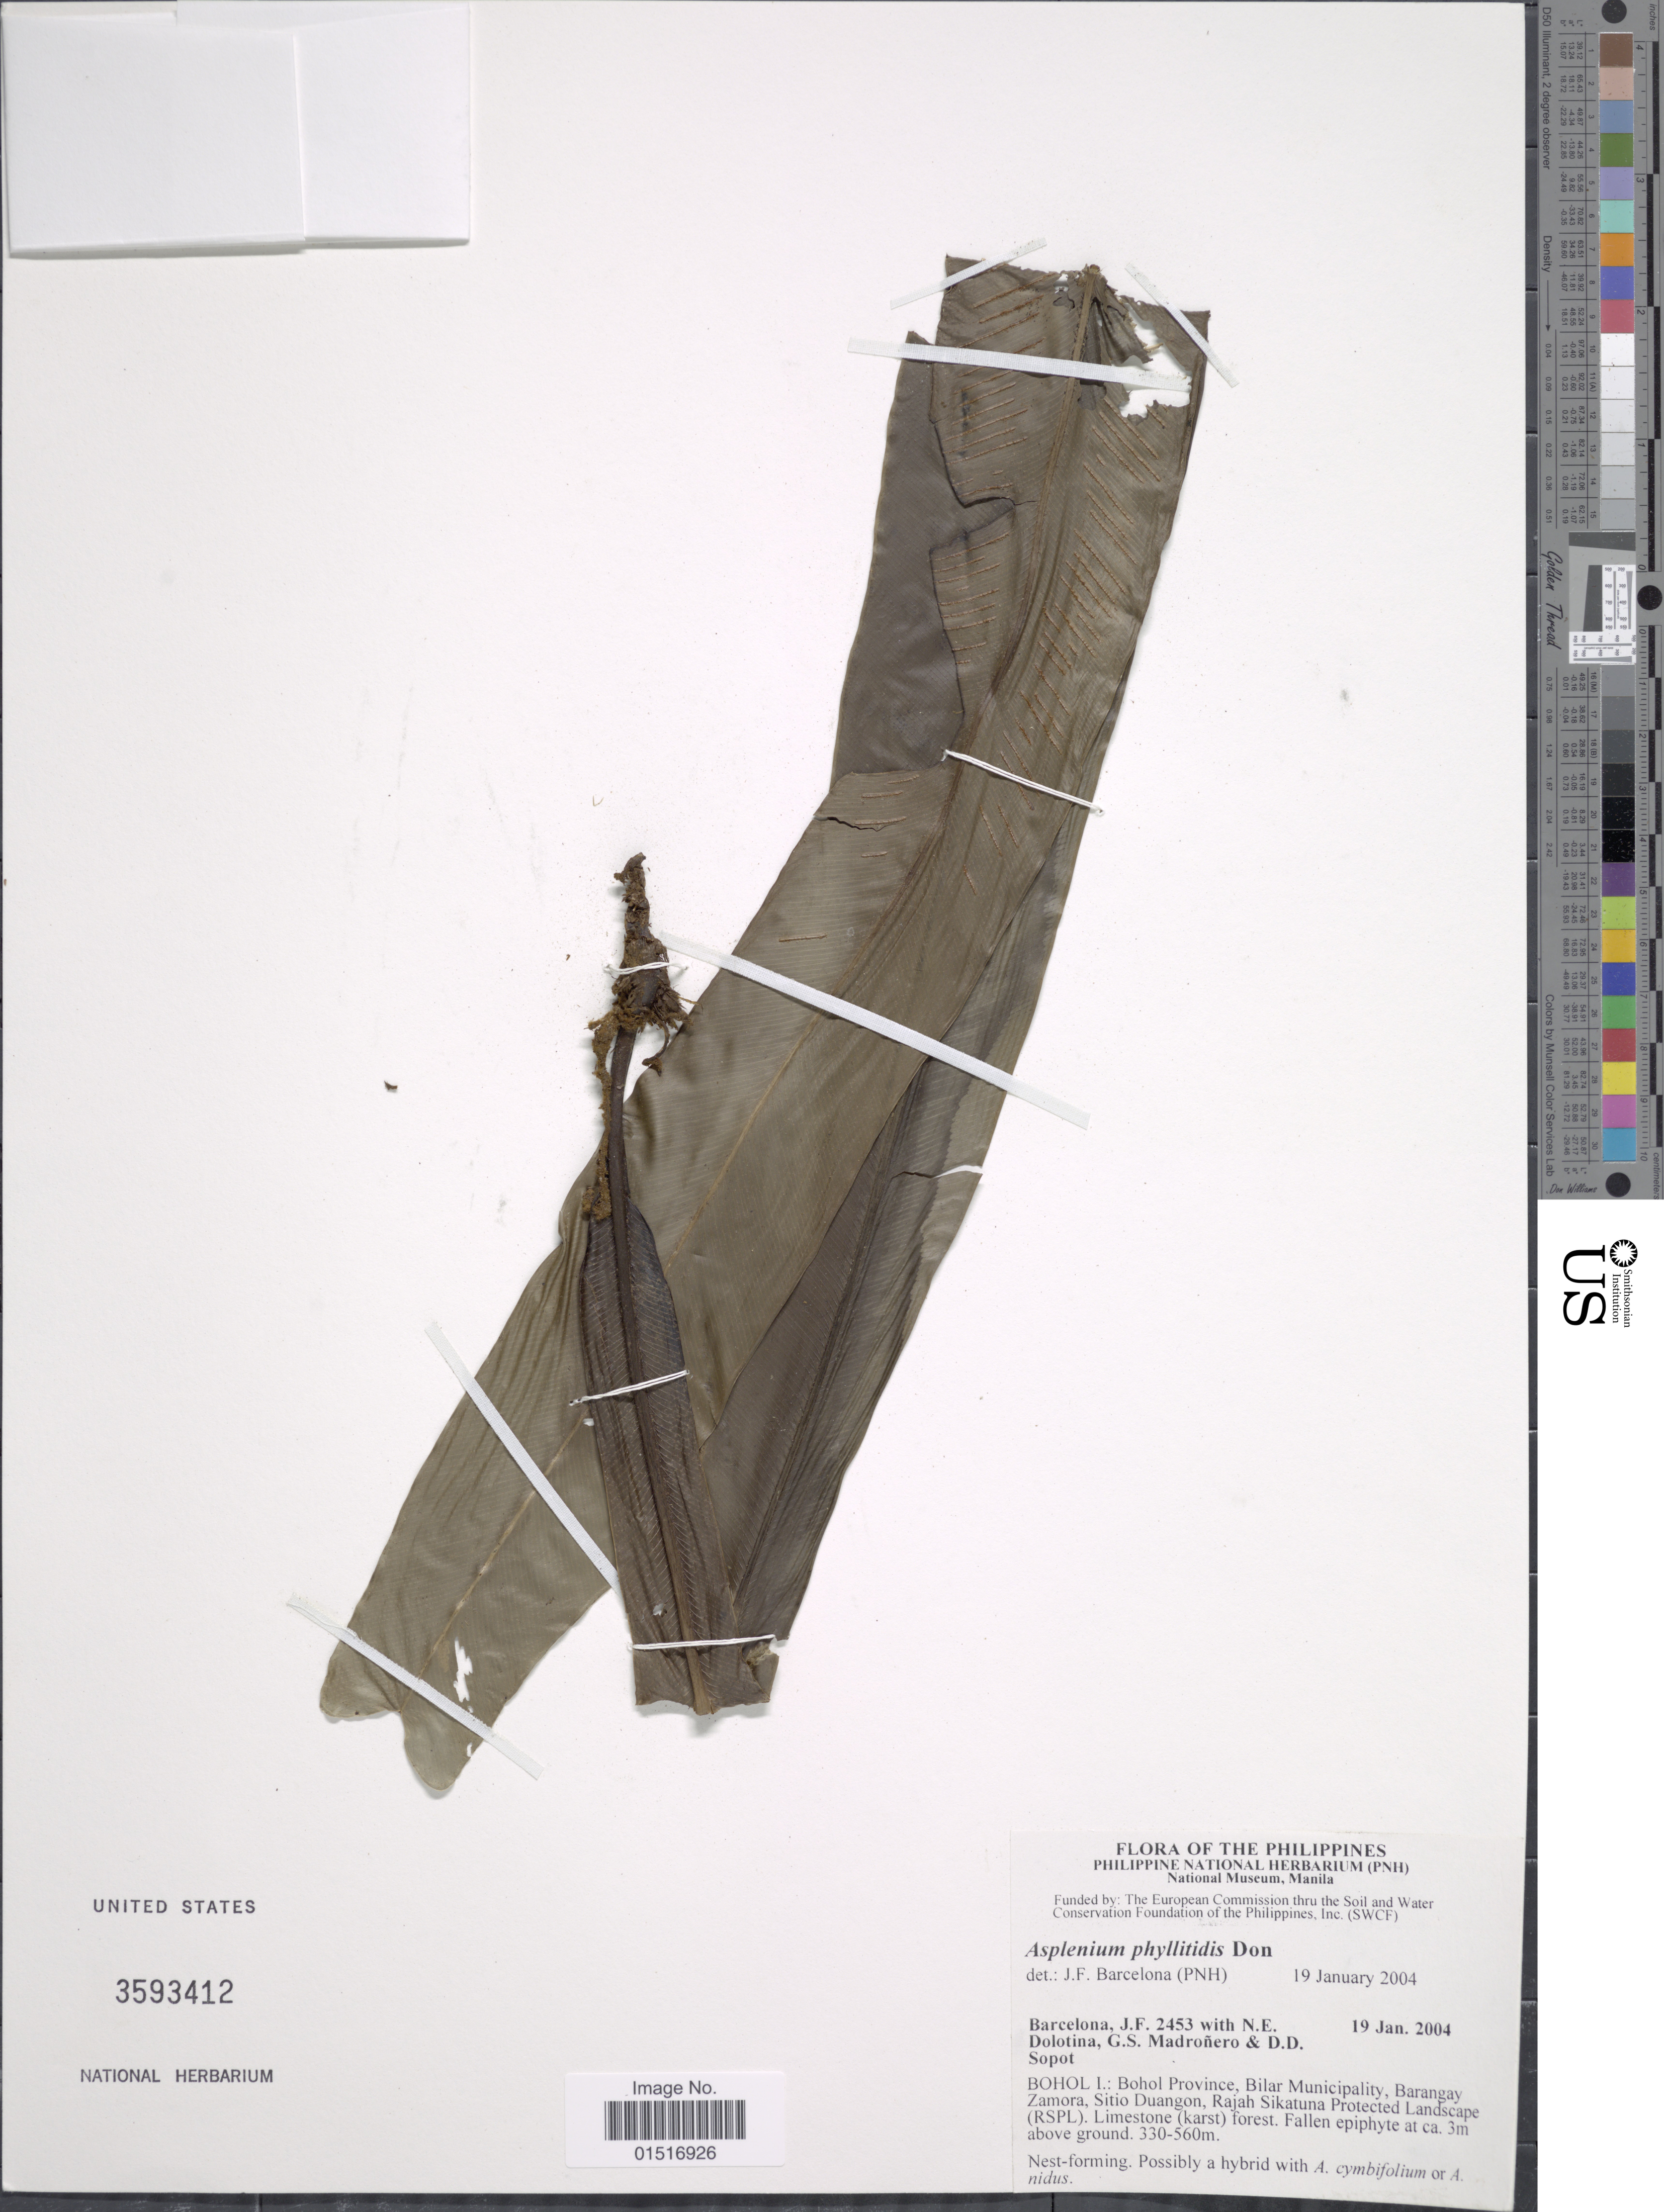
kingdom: Plantae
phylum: Tracheophyta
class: Polypodiopsida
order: Polypodiales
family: Aspleniaceae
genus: Asplenium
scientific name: Asplenium phyllitidis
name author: D. Don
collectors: J. F. Barcelona, N. Dolotina, G. Madroñero & D. Sopot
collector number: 2453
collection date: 2004-01-19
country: Philippines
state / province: Central Visayas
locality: Bohol I.: Bohol Province, Bilar Municipality, Barangay Zamora, Sitio Duangon, Rajah Sikatuna Protected Landscape (RSPL). Limestone (karst) forest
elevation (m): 330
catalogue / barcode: US 3593412